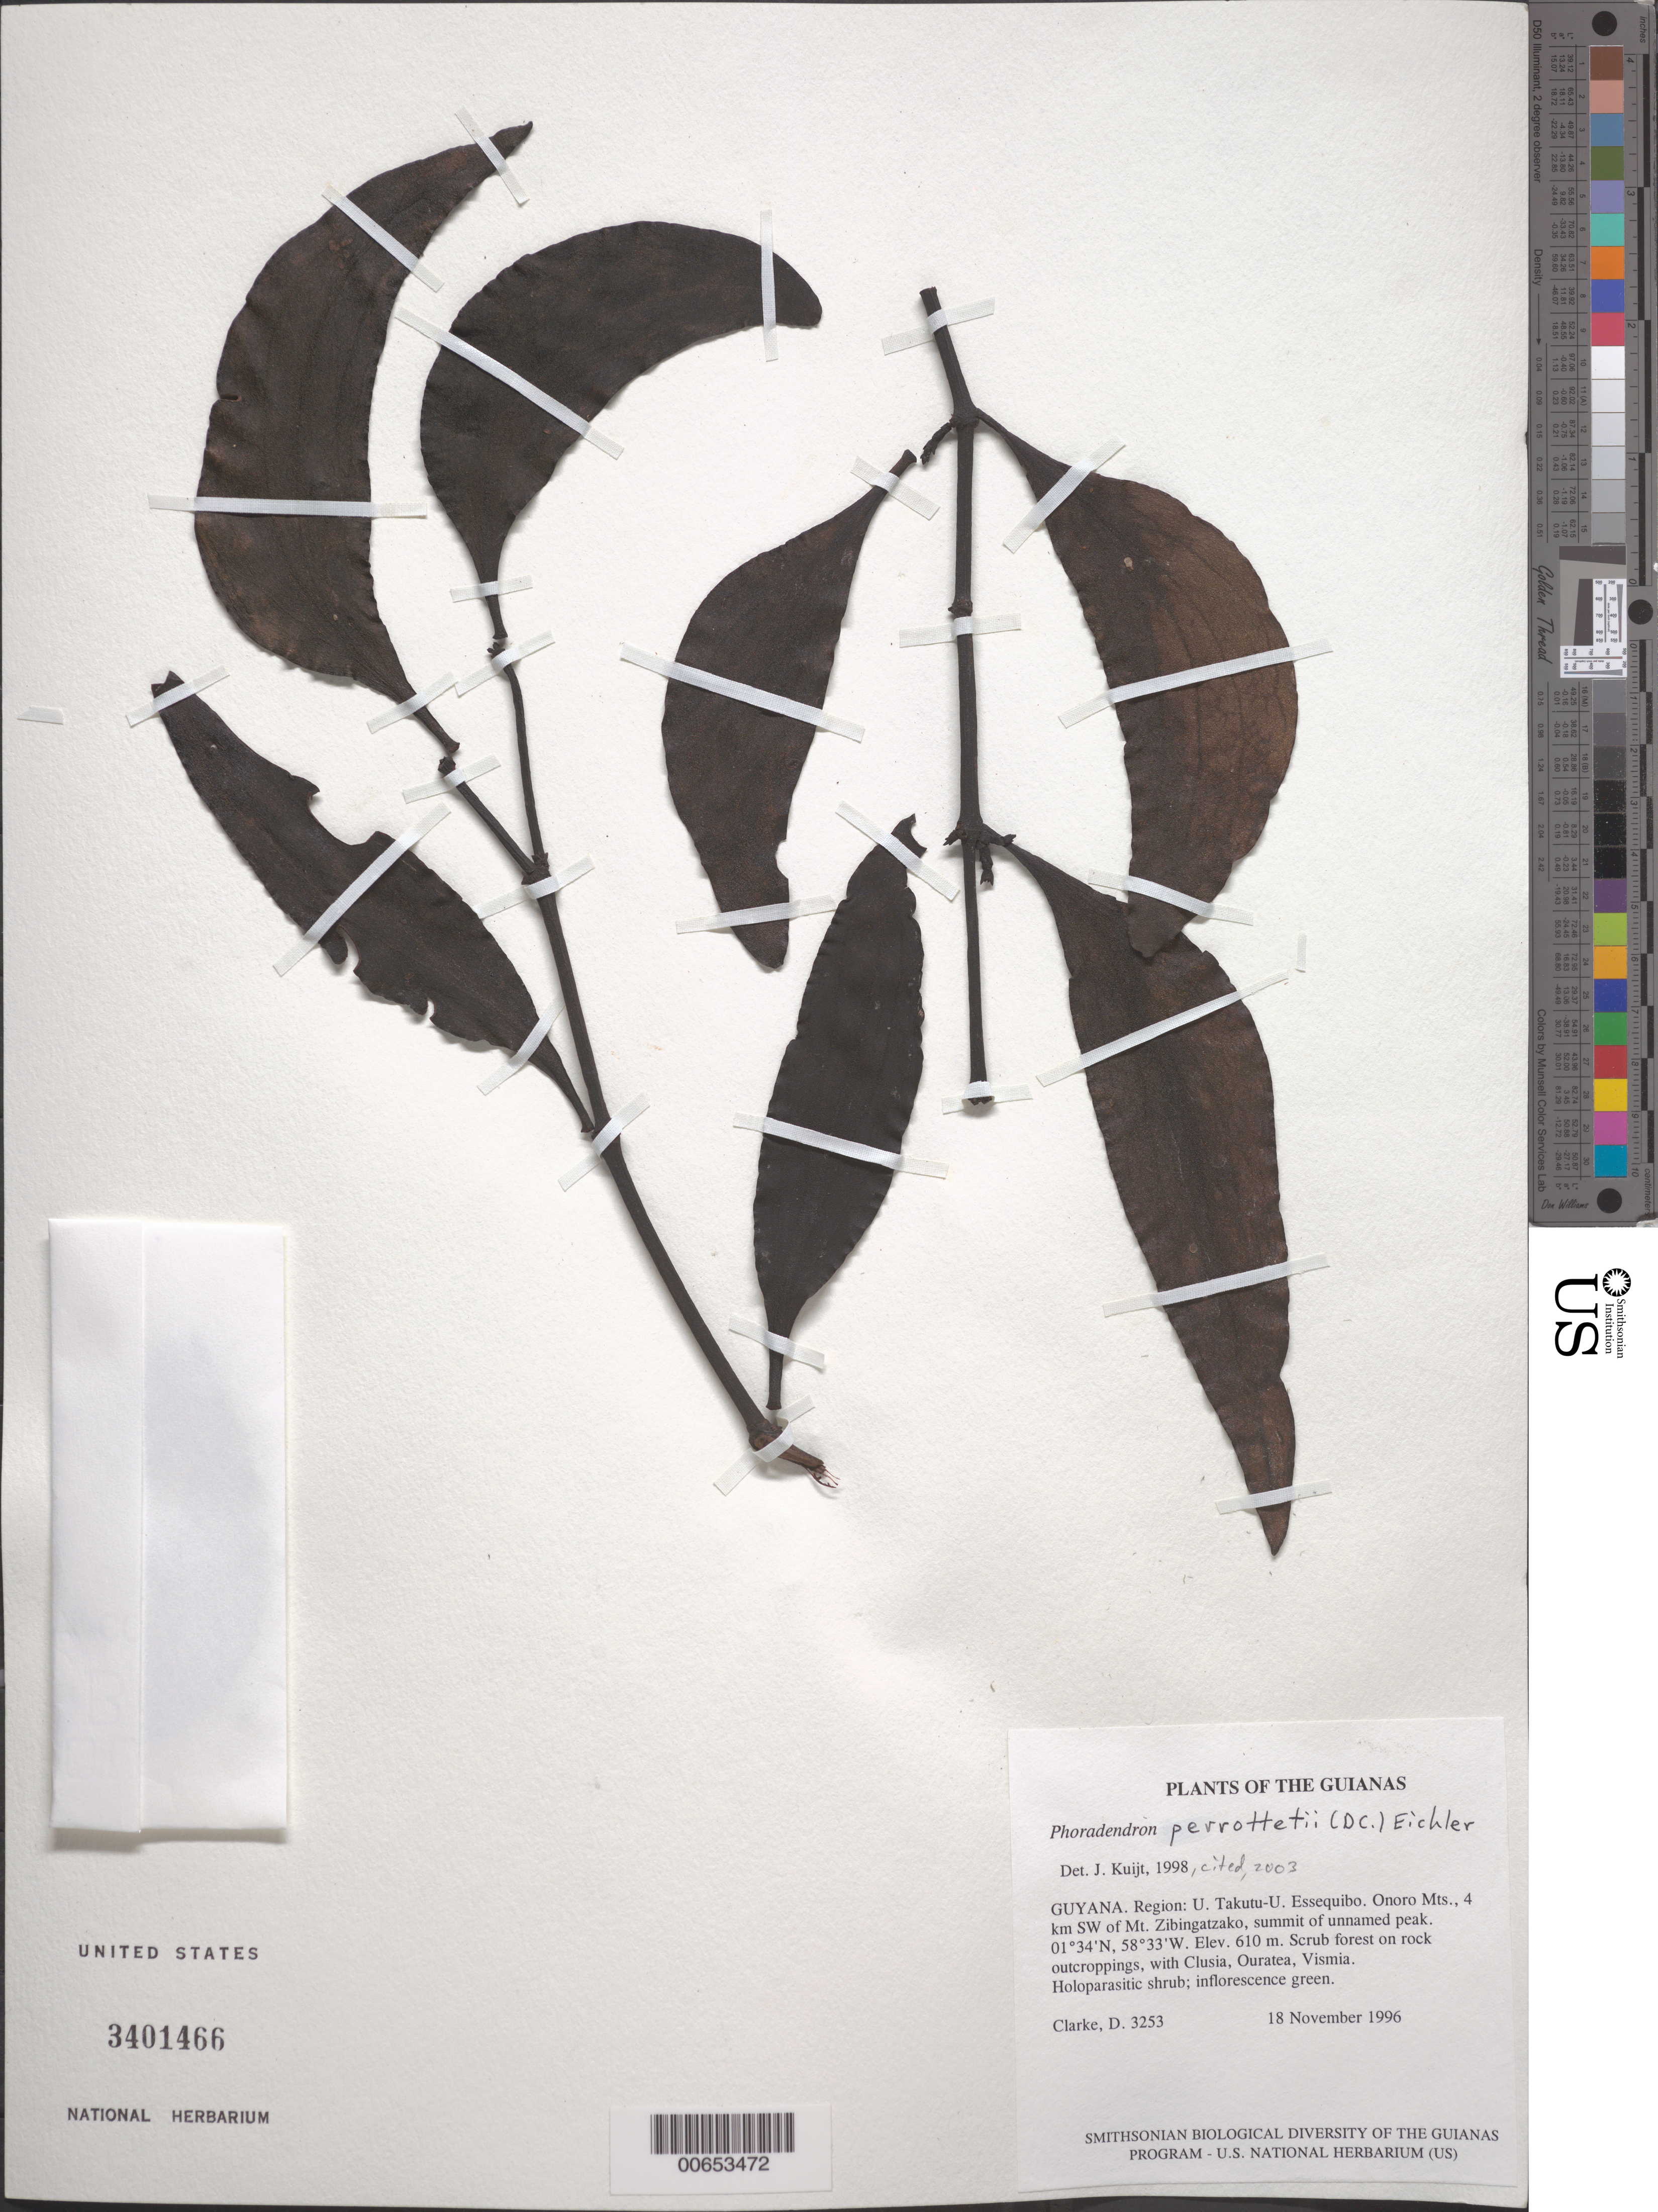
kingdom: Plantae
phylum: Tracheophyta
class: Magnoliopsida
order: Santalales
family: Viscaceae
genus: Phoradendron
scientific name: Phoradendron perrottetii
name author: (DC.) Eichler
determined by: Kuijt, Job, (CANADA)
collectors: H. D. Clarke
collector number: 3253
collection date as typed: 18 November 1996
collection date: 1996-11-18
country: Guyana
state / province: U. Takutu-U. Essequibo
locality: Onoro Mts., 4 km SW of Mt. Zibingatzako, summit of unnamed peak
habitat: Scrub forest on rock outcroppings, with Clusia, Ouratea, Vismia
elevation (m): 610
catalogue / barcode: US 3401466